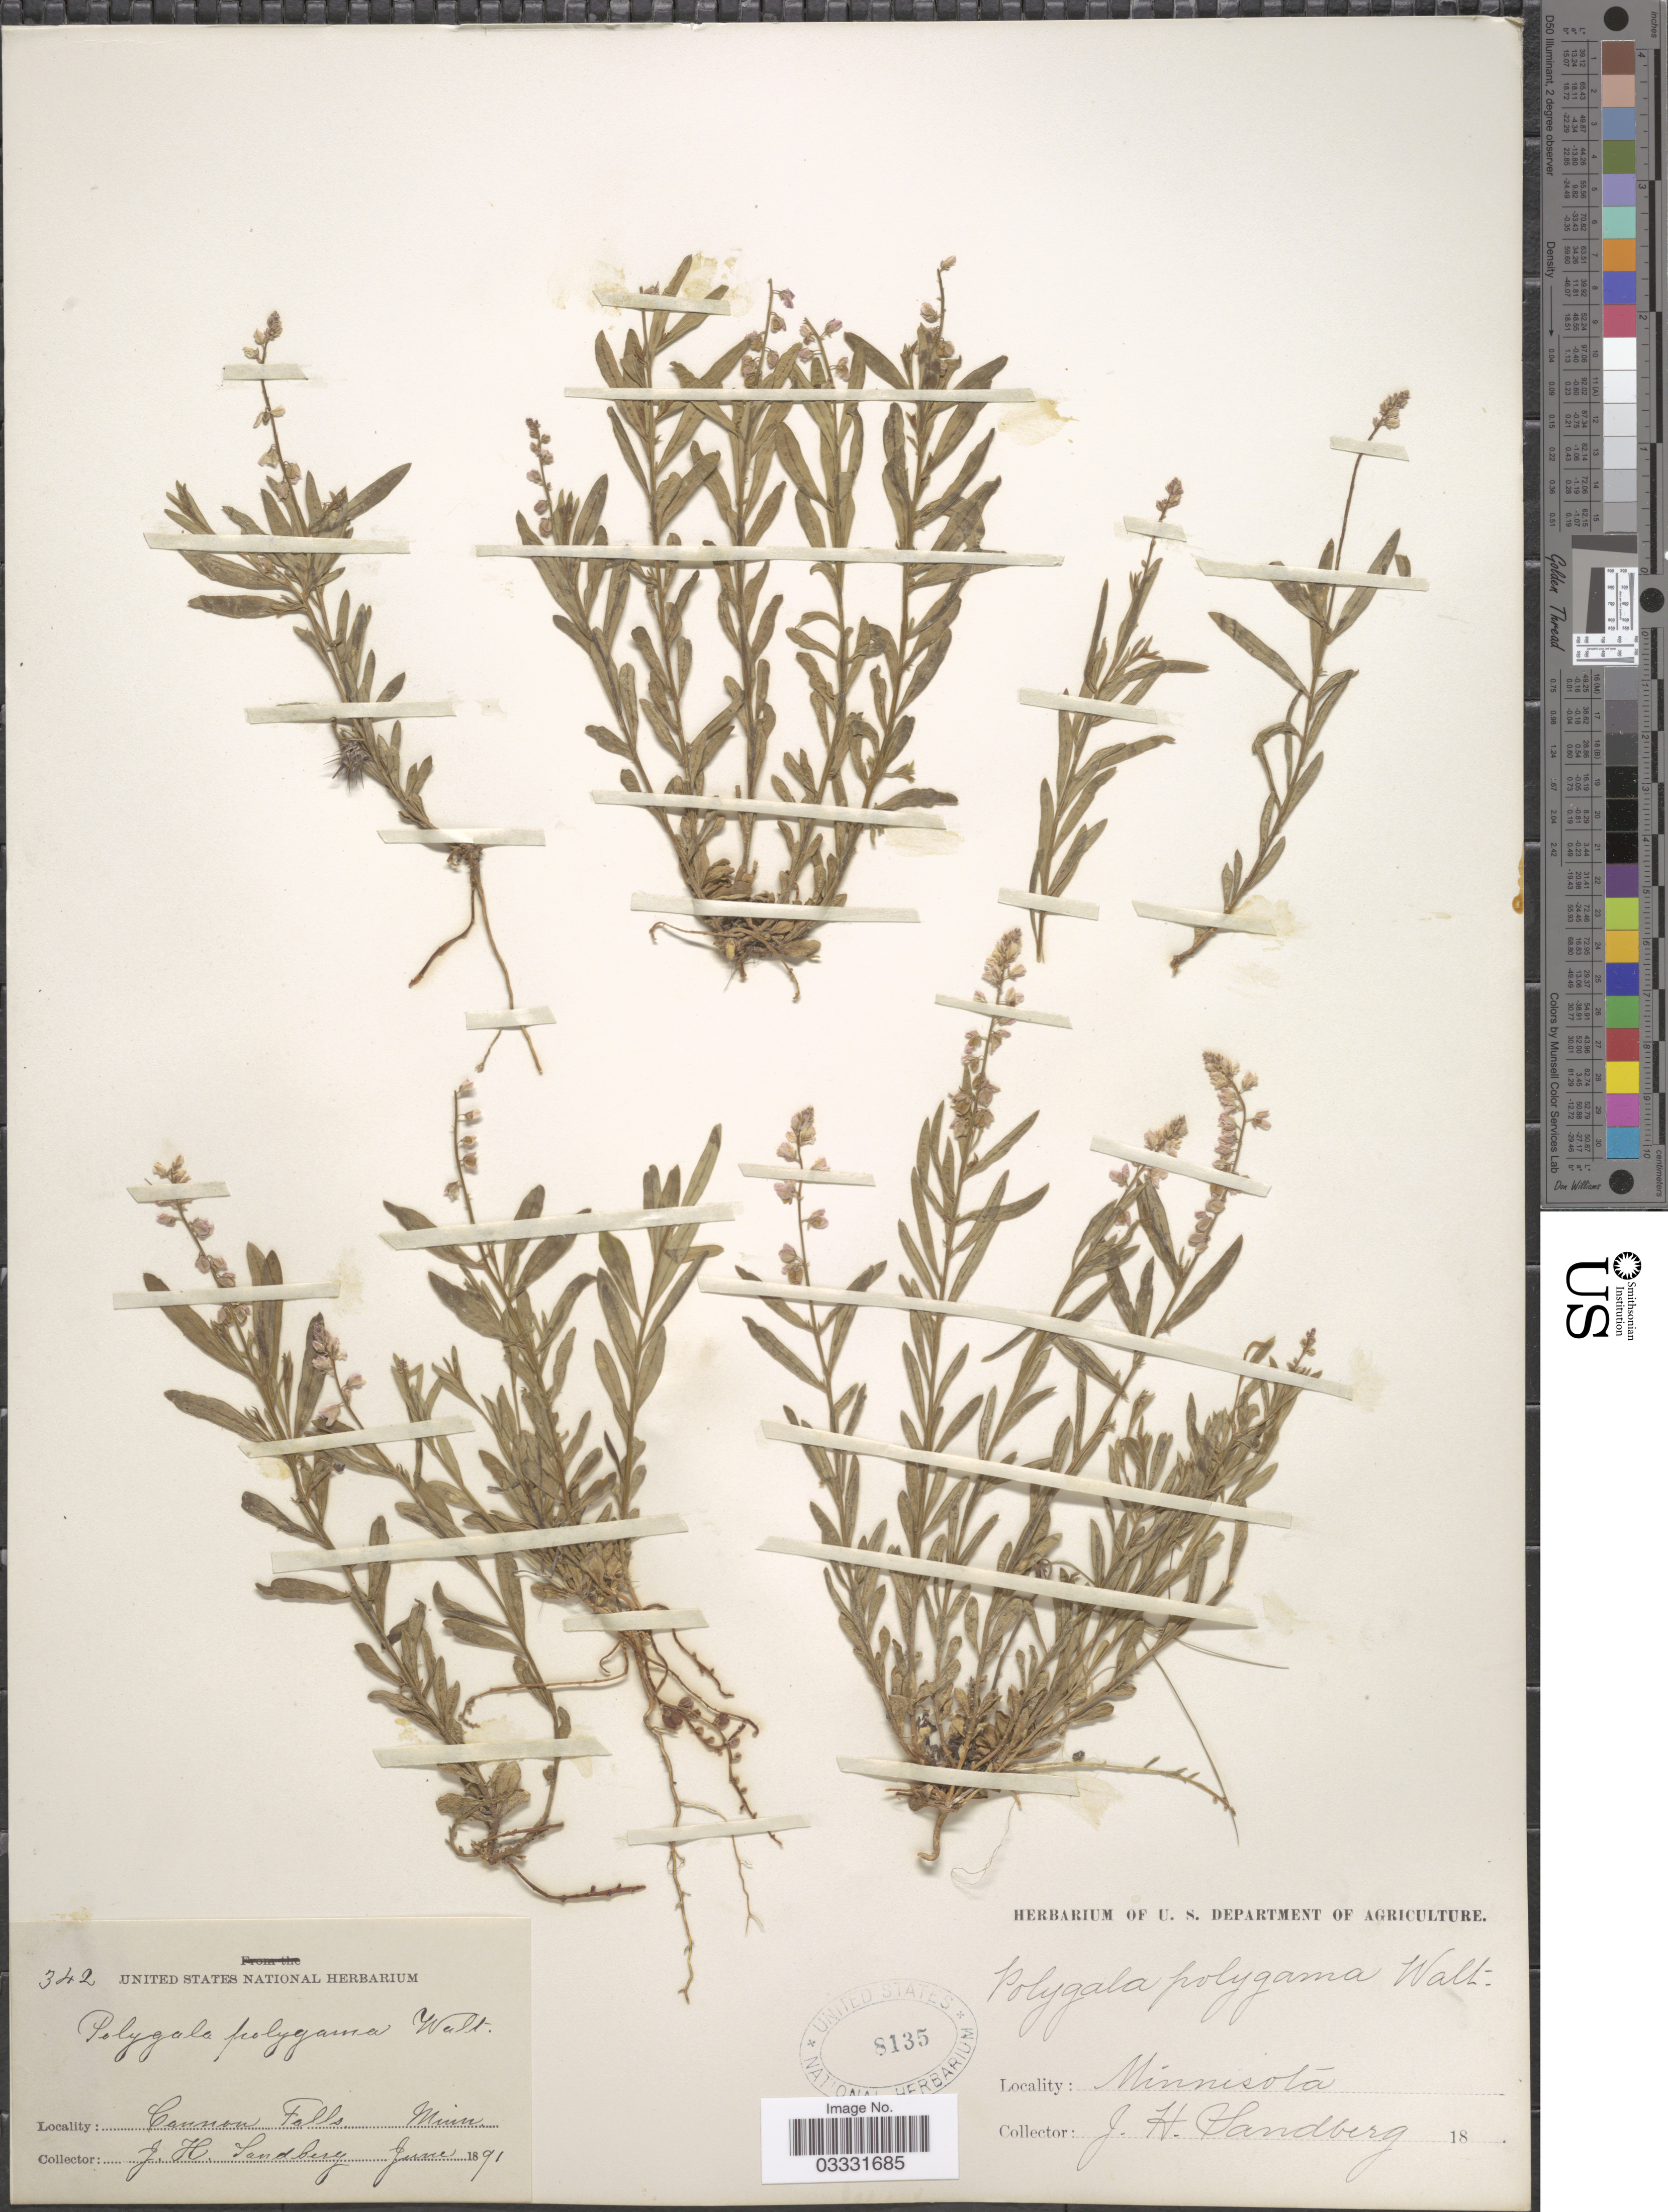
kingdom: Plantae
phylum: Tracheophyta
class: Magnoliopsida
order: Fabales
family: Polygalaceae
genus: Polygala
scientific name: Polygala polygama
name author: Walter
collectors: J. Sandburg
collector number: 342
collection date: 1891-06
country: United States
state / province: Minnesota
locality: Cannon Falls.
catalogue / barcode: US 8135